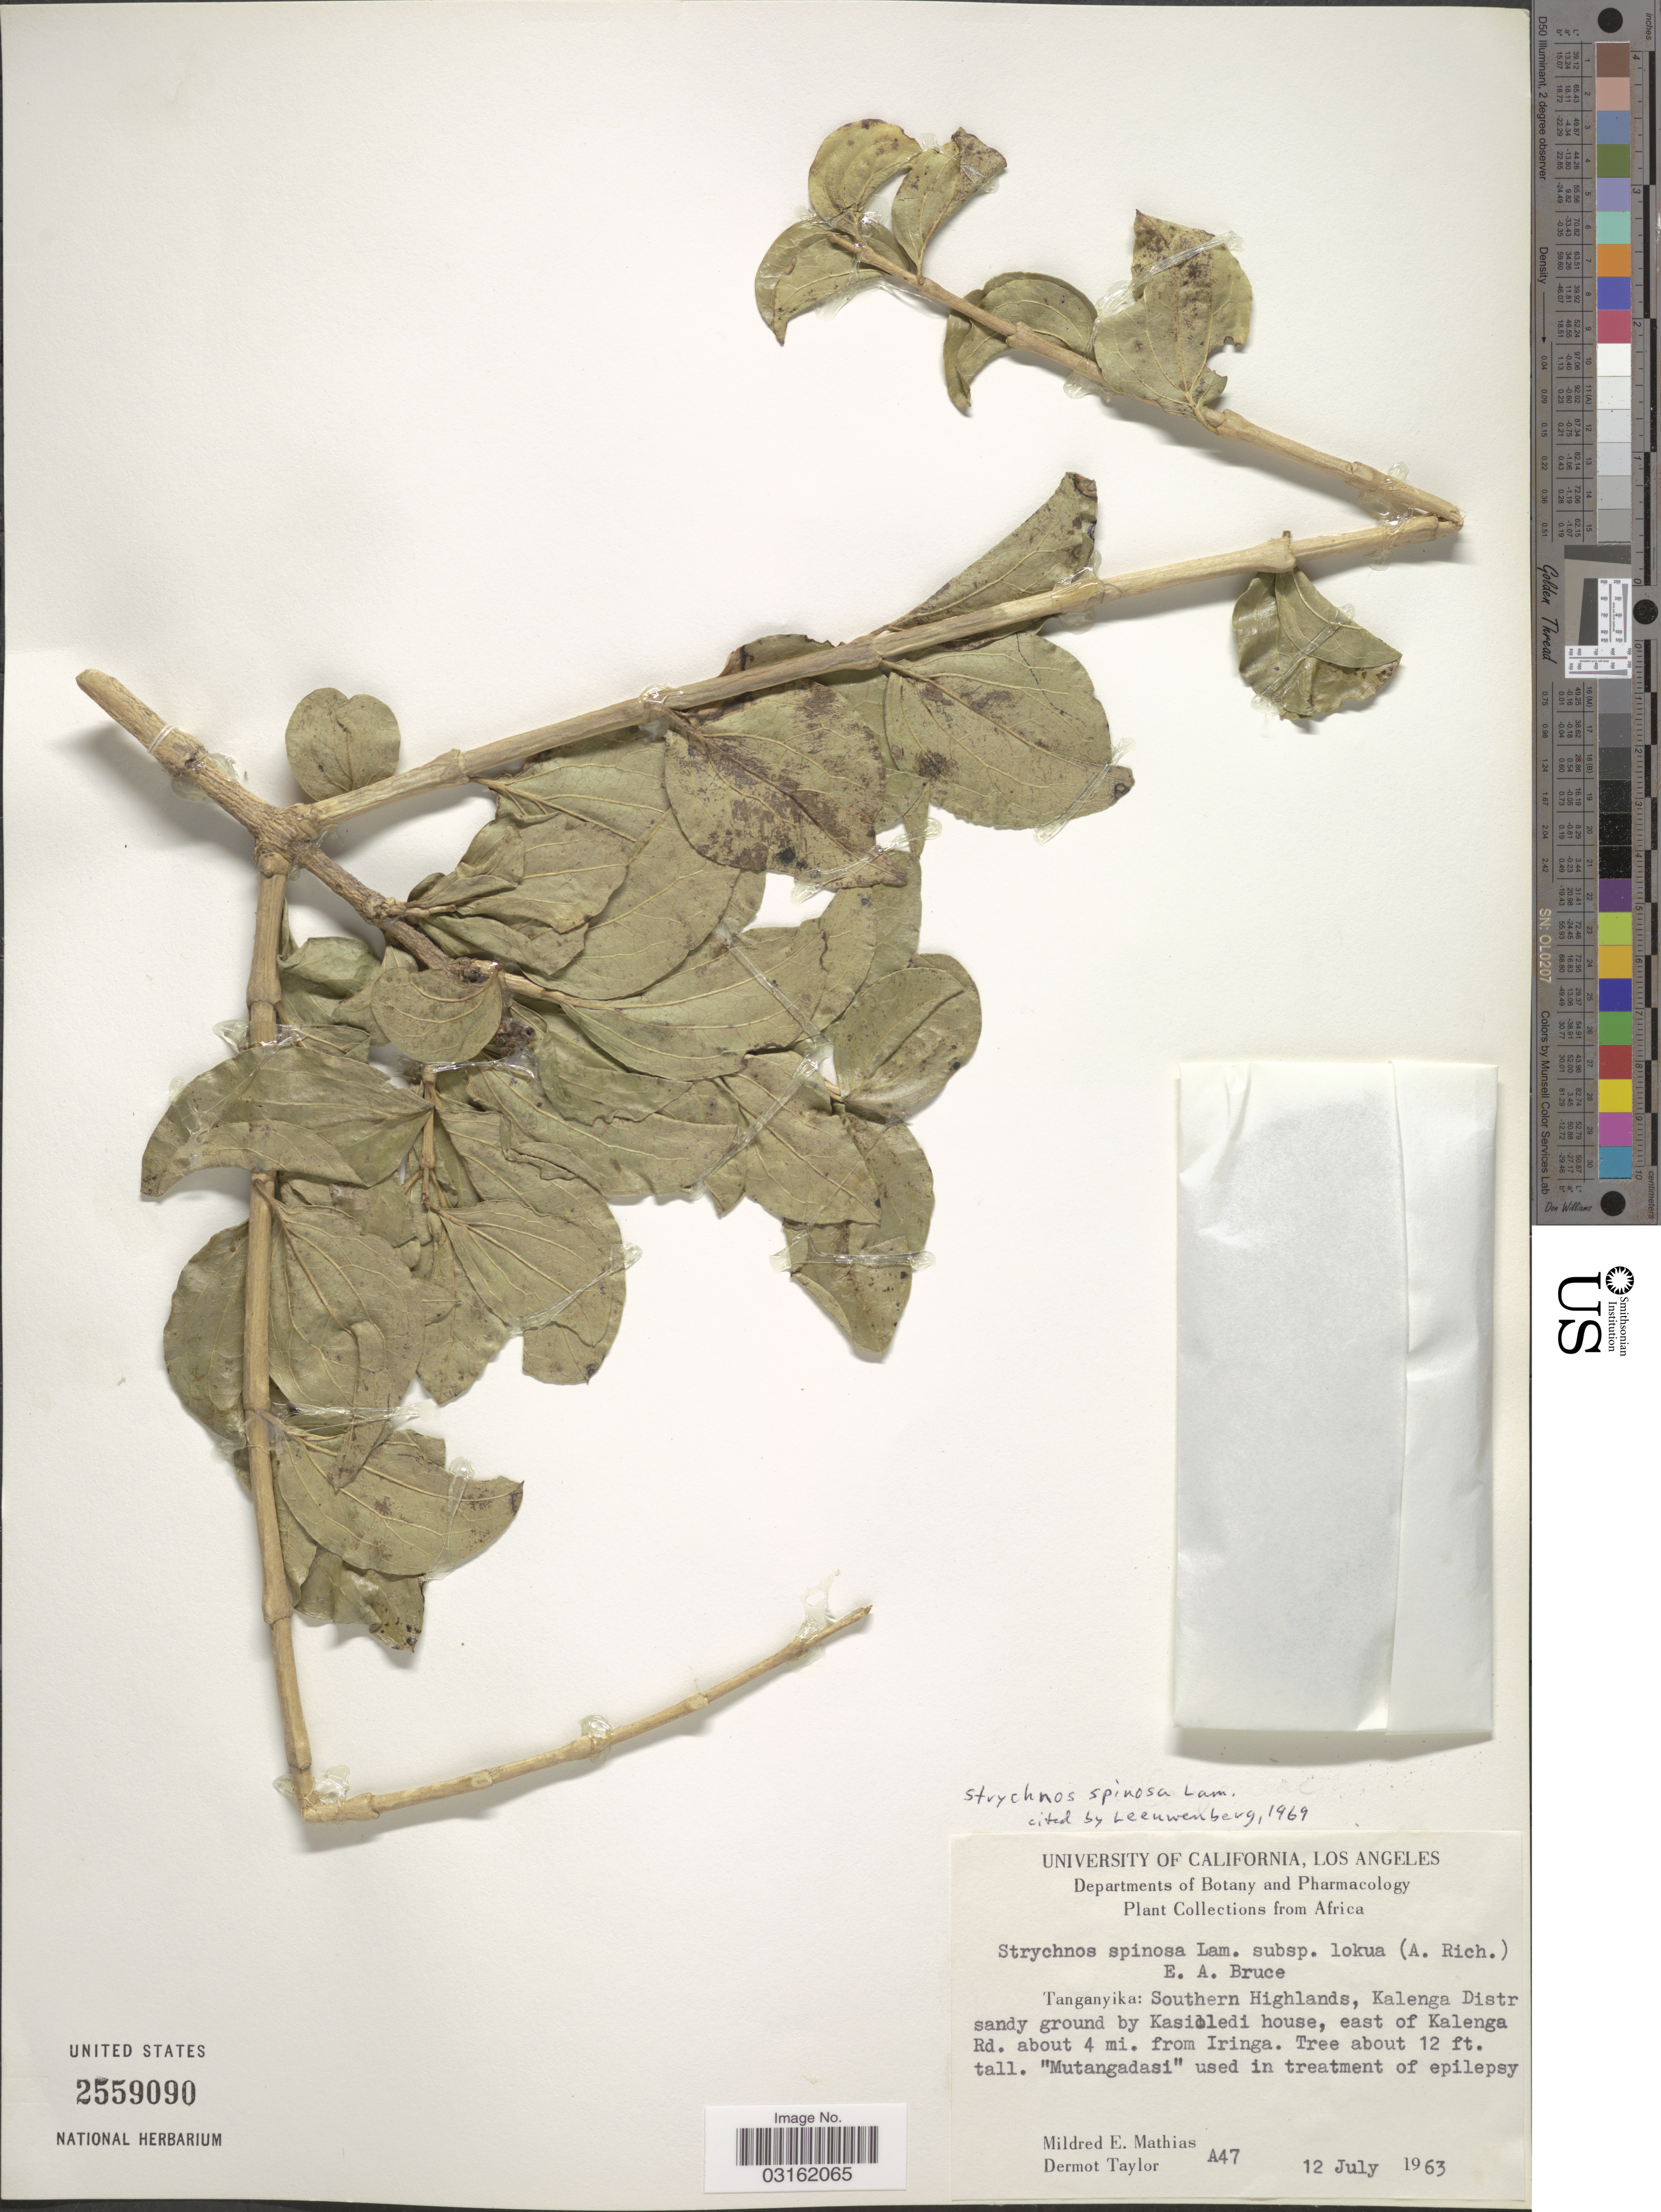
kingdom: Plantae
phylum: Tracheophyta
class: Magnoliopsida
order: Gentianales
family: Loganiaceae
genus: Strychnos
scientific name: Strychnos spinosa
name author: Lam.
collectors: M. E. Mathias & D. Taylor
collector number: A47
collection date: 1963-07-12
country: Tanzania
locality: Tanganyika: Southern Highlands, Kalenga Distr, sandy ground by Kasioledi house, east of Kalenga Rd. about 4 mi. from Iringa.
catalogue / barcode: US 2559090